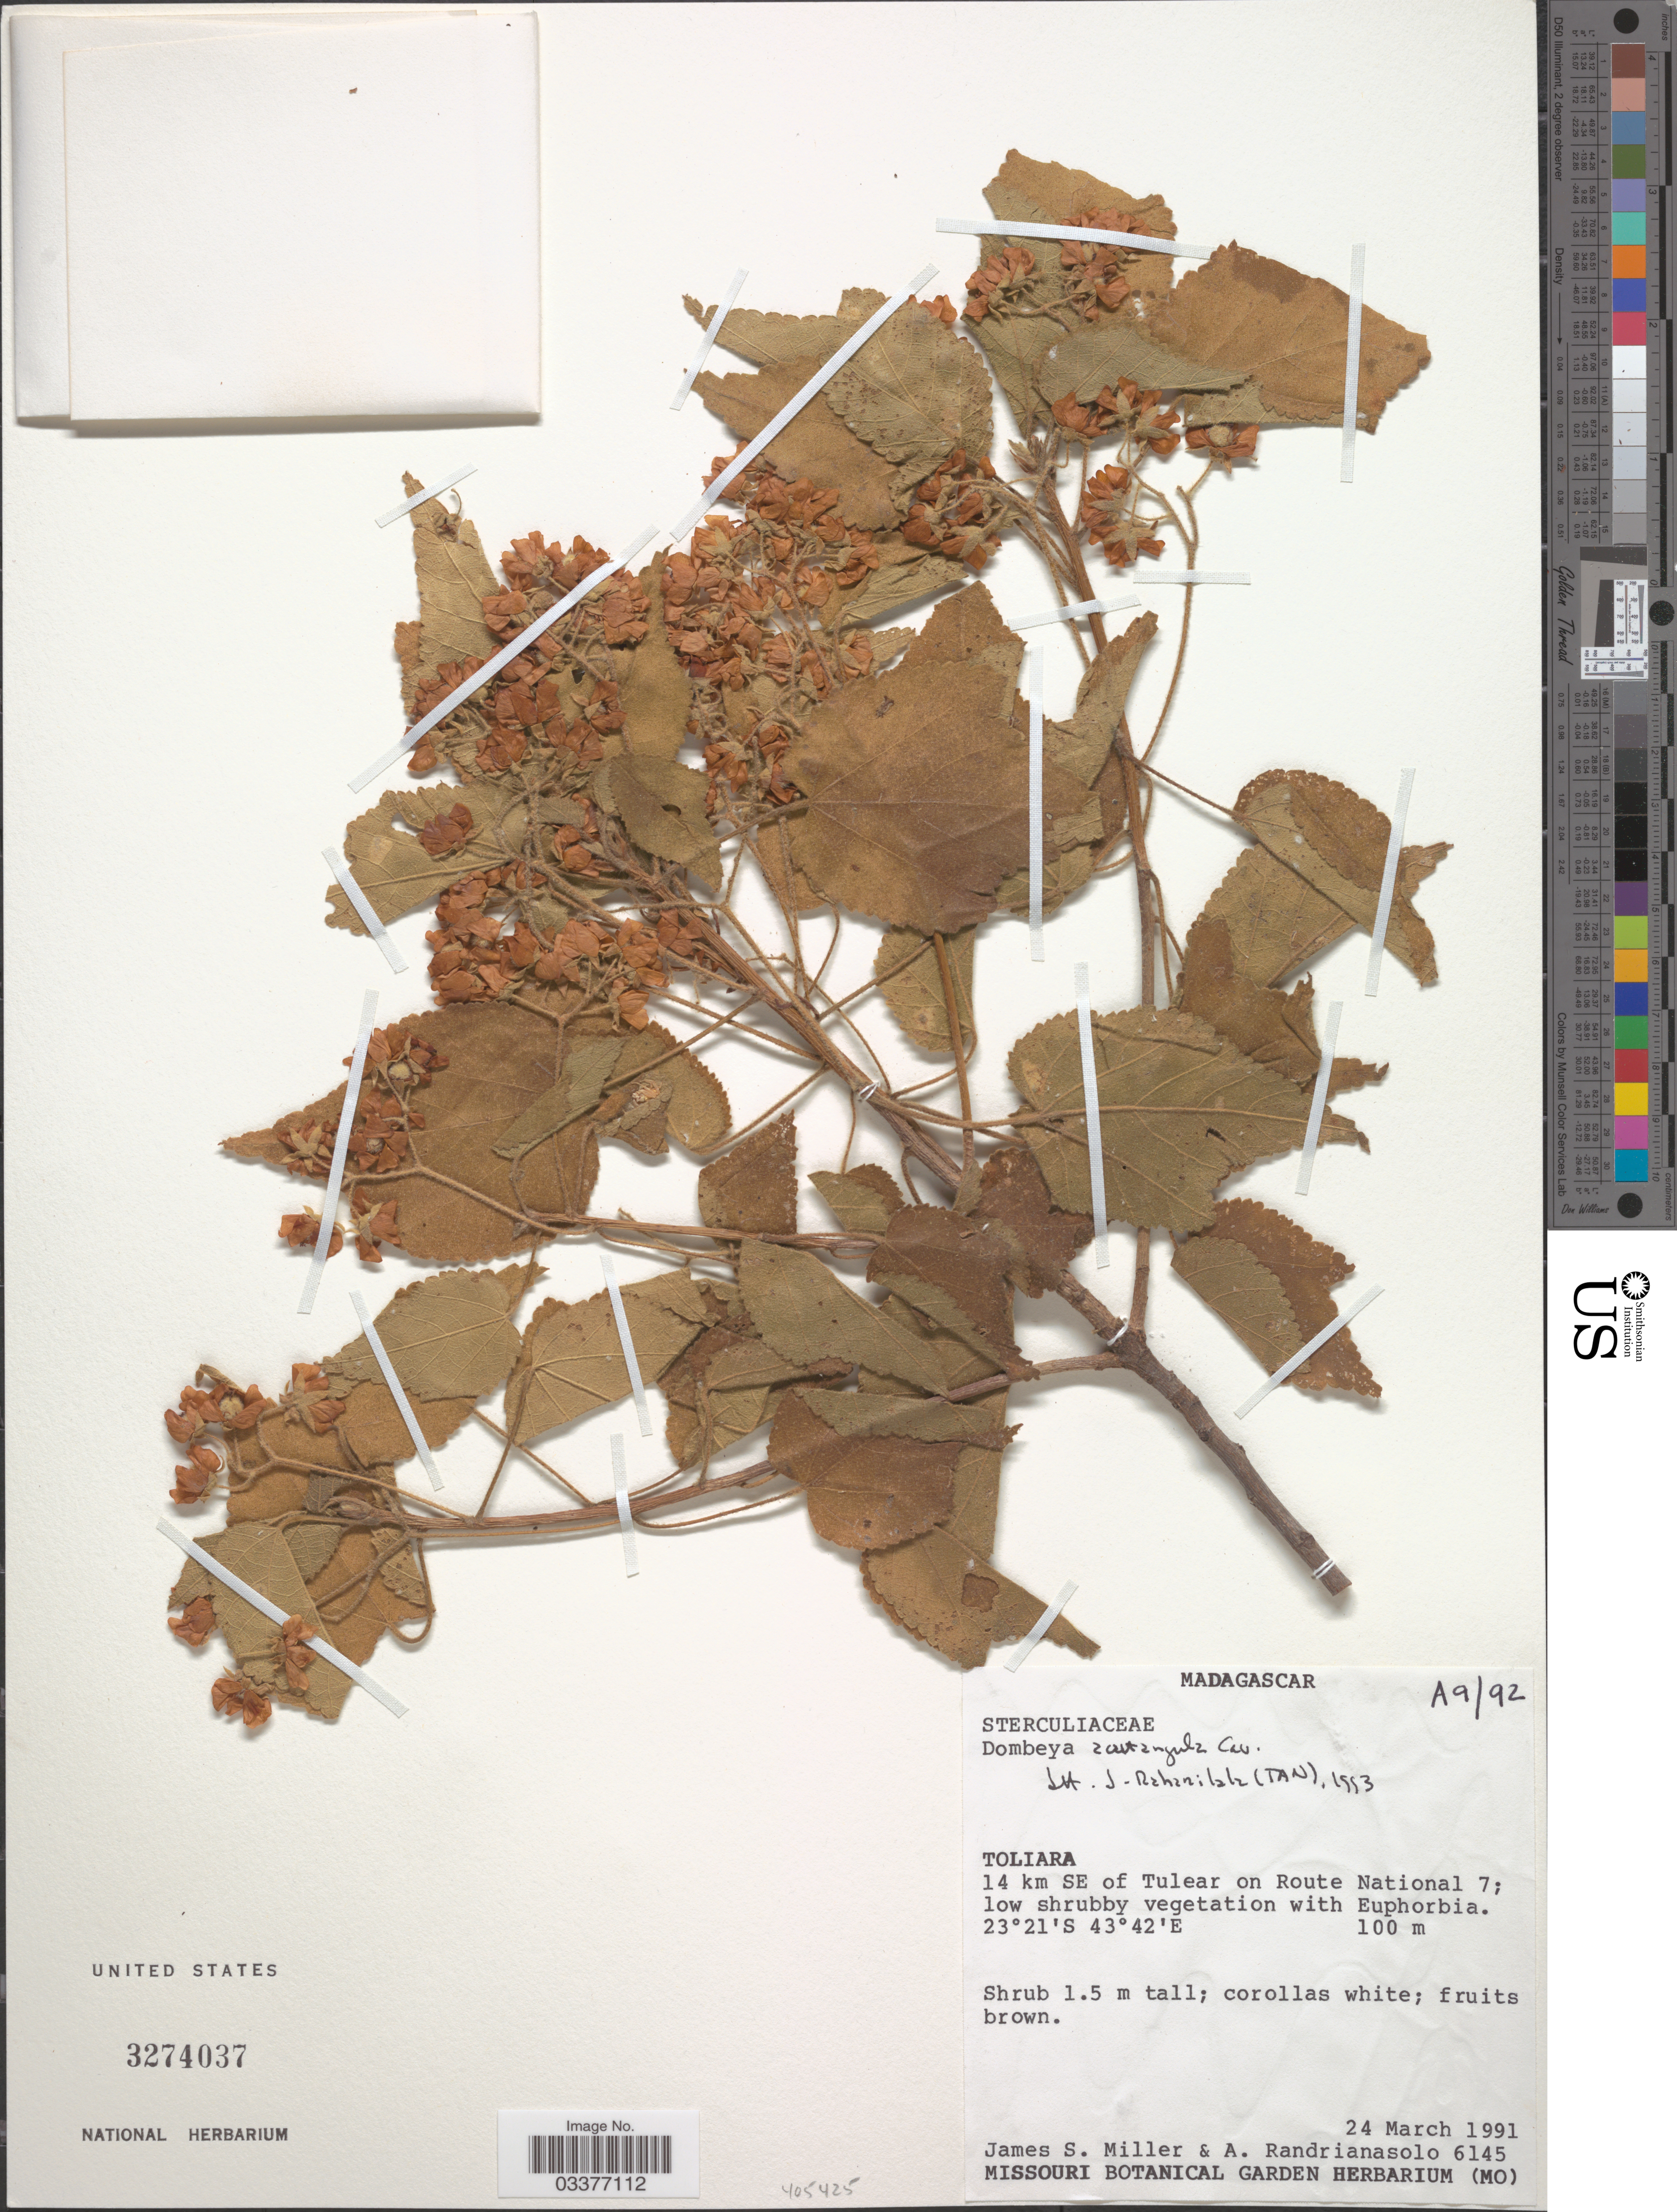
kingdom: Plantae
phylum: Tracheophyta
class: Magnoliopsida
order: Malvales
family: Malvaceae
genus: Dombeya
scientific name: Dombeya greveana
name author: Baill.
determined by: Jourdain-Fievet, L.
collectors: J. S. Miller & A. Randrianasolo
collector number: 6145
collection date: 1991-03-24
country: Madagascar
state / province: Atsimo-Andrefana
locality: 14 km SE of Tulear on Route National 7.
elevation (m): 100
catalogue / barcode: US 3274037